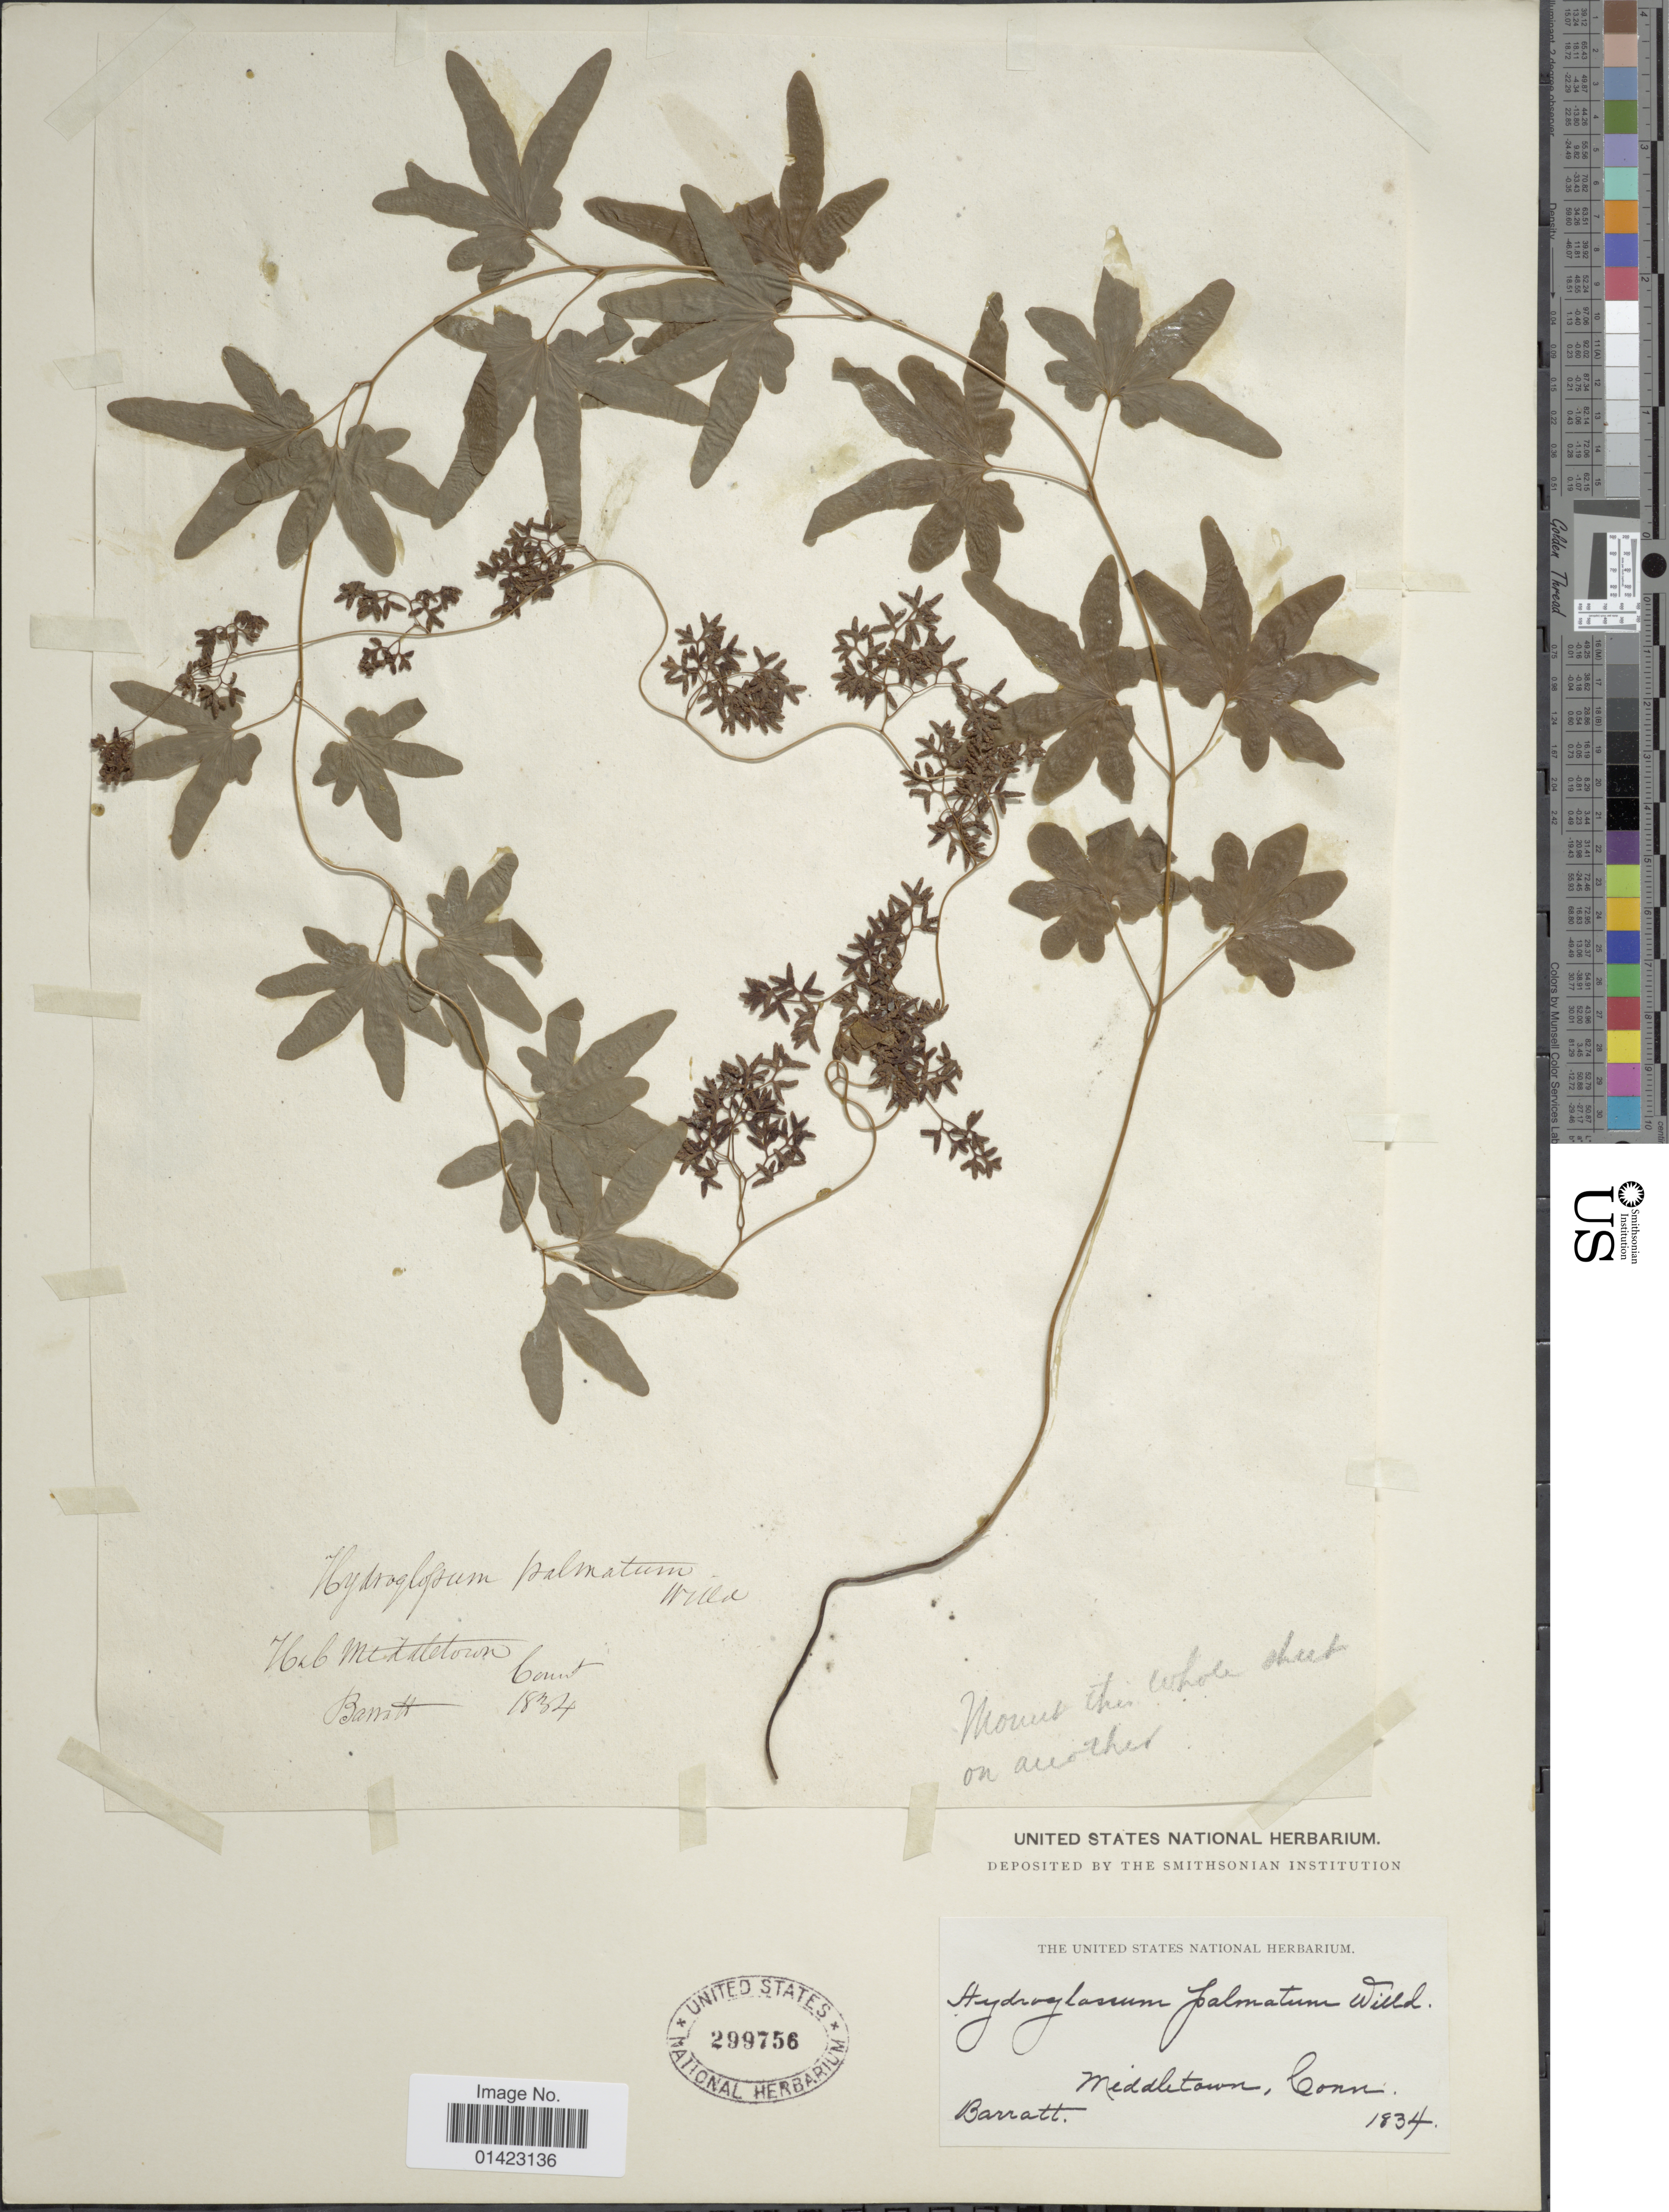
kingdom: Plantae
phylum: Tracheophyta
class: Polypodiopsida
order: Schizaeales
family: Lygodiaceae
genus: Lygodium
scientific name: Lygodium palmatum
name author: (Bernh.) Sw.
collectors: Barratt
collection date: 1834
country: United States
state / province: Connecticut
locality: Middletown, Conn.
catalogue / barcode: US 299756